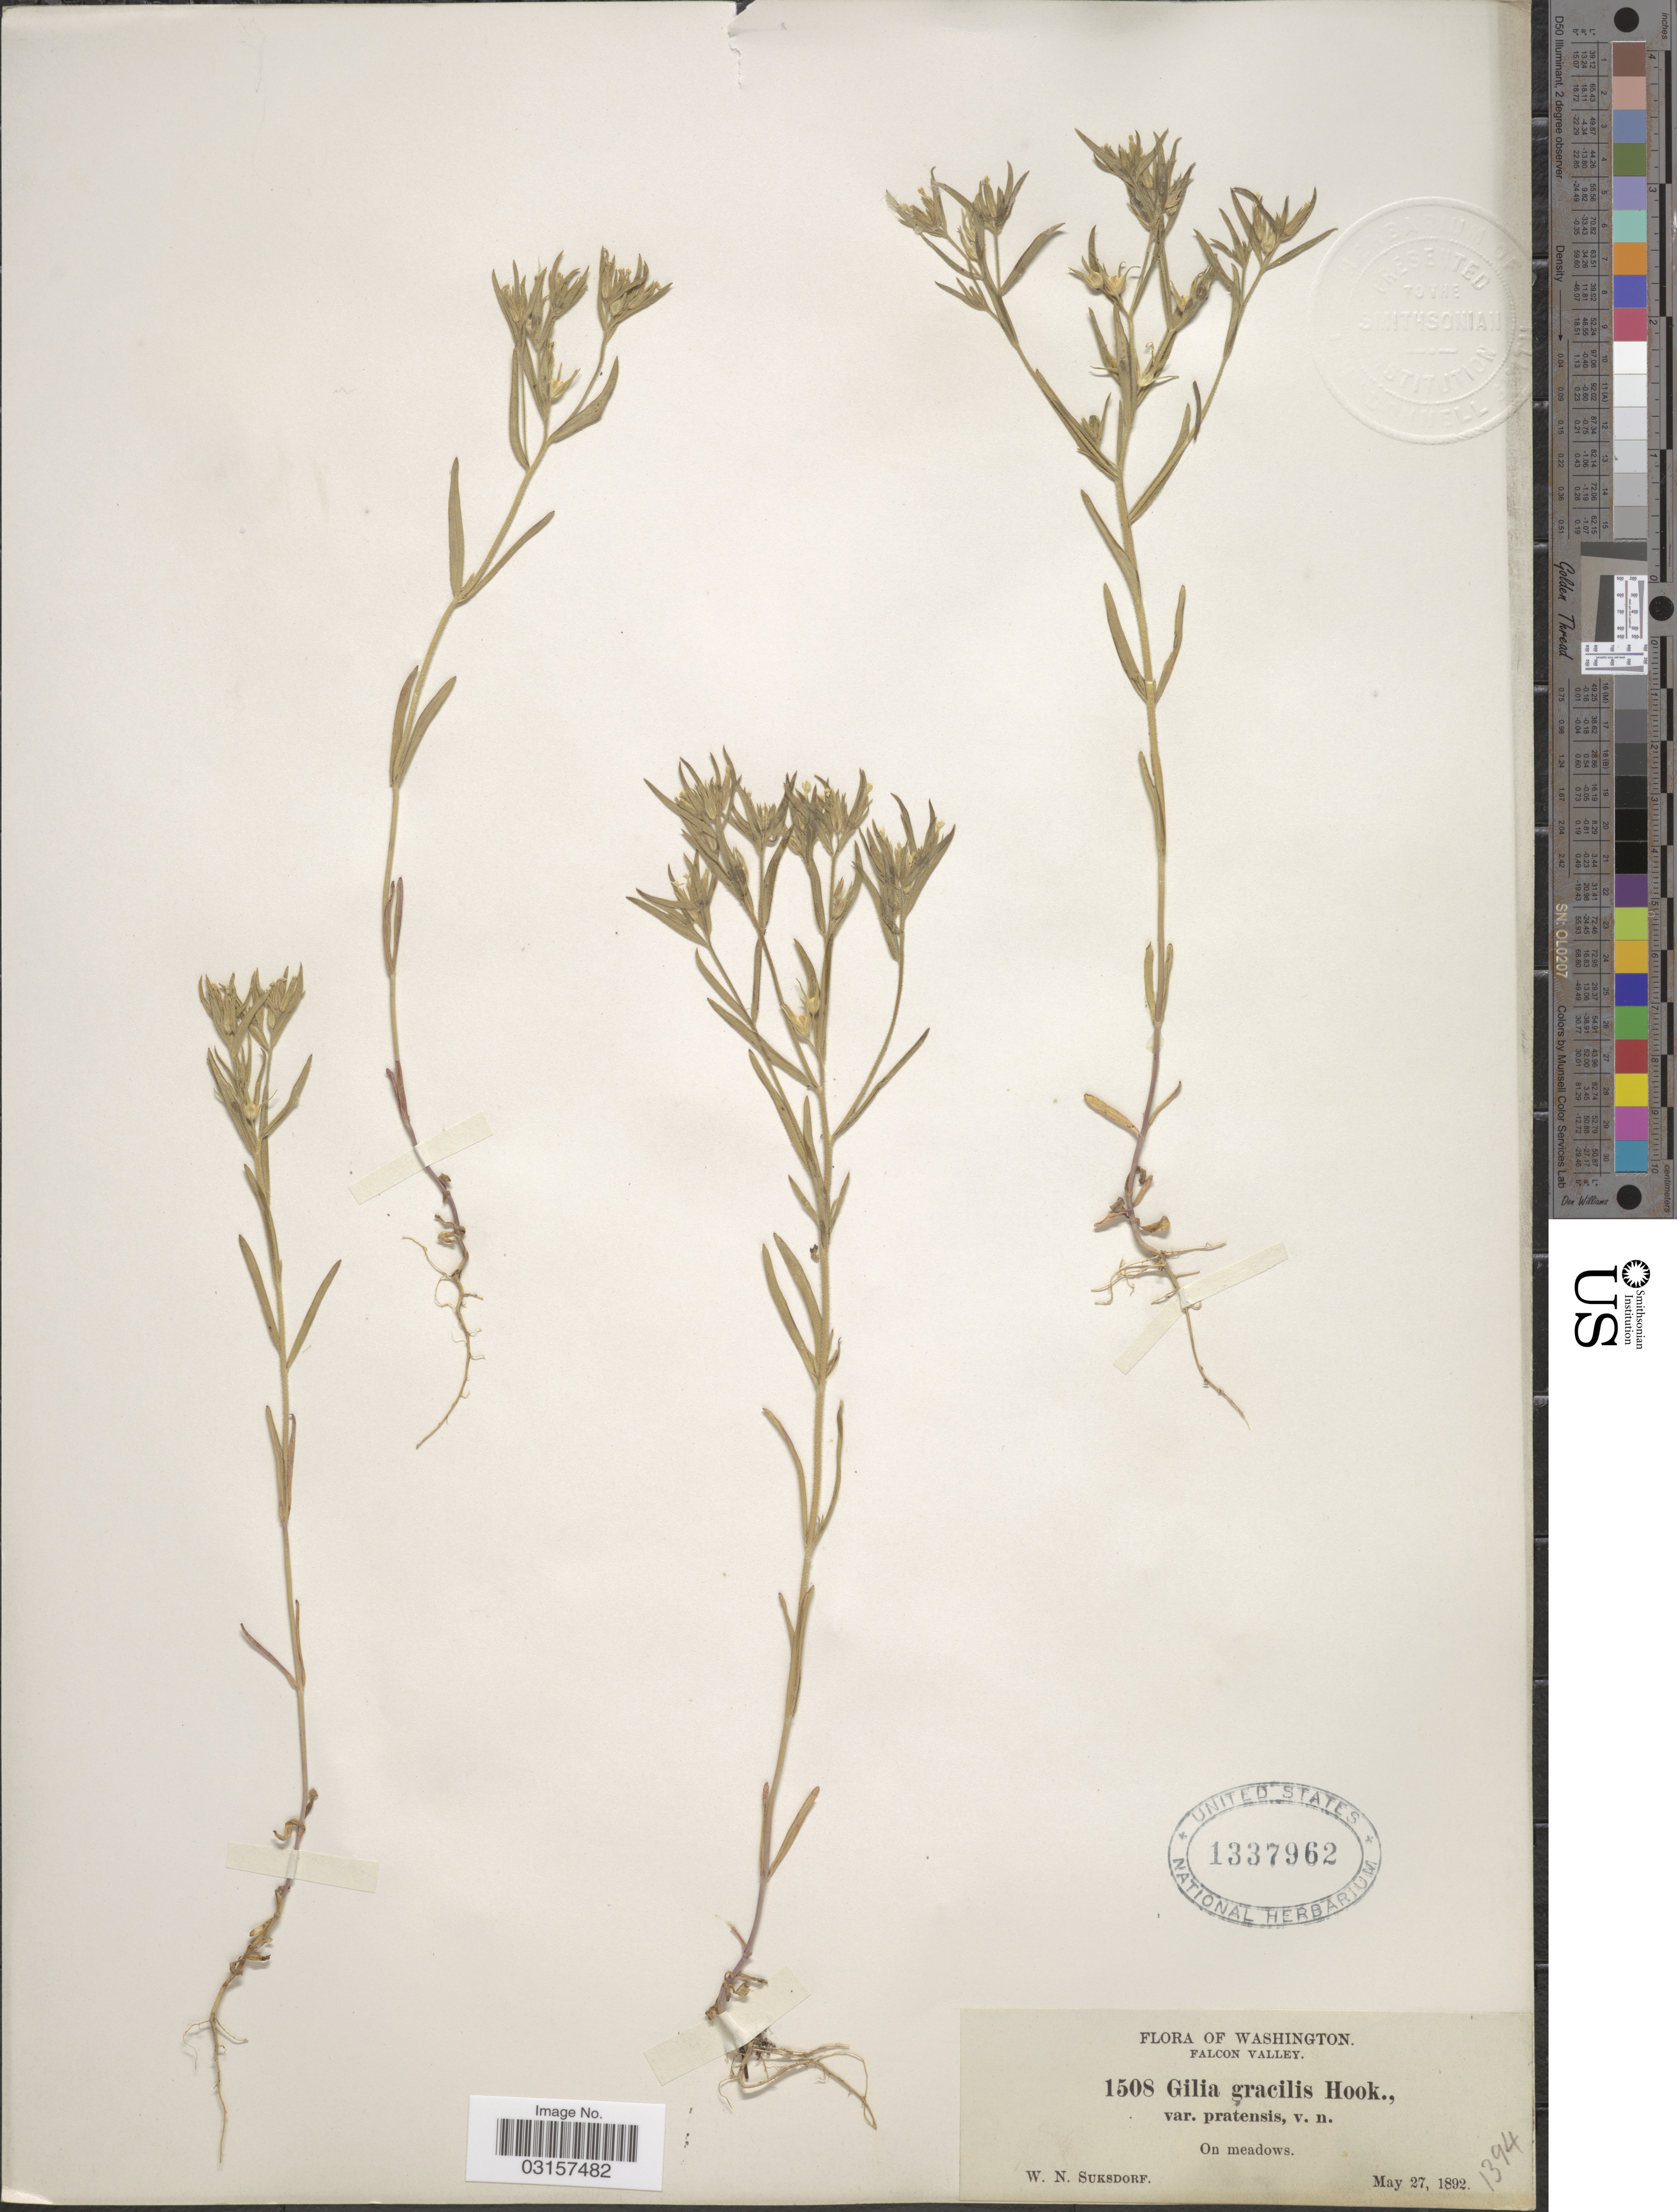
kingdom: Plantae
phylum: Tracheophyta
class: Magnoliopsida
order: Ericales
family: Polemoniaceae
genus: Microsteris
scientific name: Microsteris gracilis var. gracilis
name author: (Hook.) Greene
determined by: (US) Smithsonian Institution - National Museum of Natural History - Department of Botany (UNITED STATES)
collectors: W. N. Suksdorf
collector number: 1508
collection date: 1892-05-27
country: United States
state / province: Washington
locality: Falcon Valley.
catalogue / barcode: US 1337962